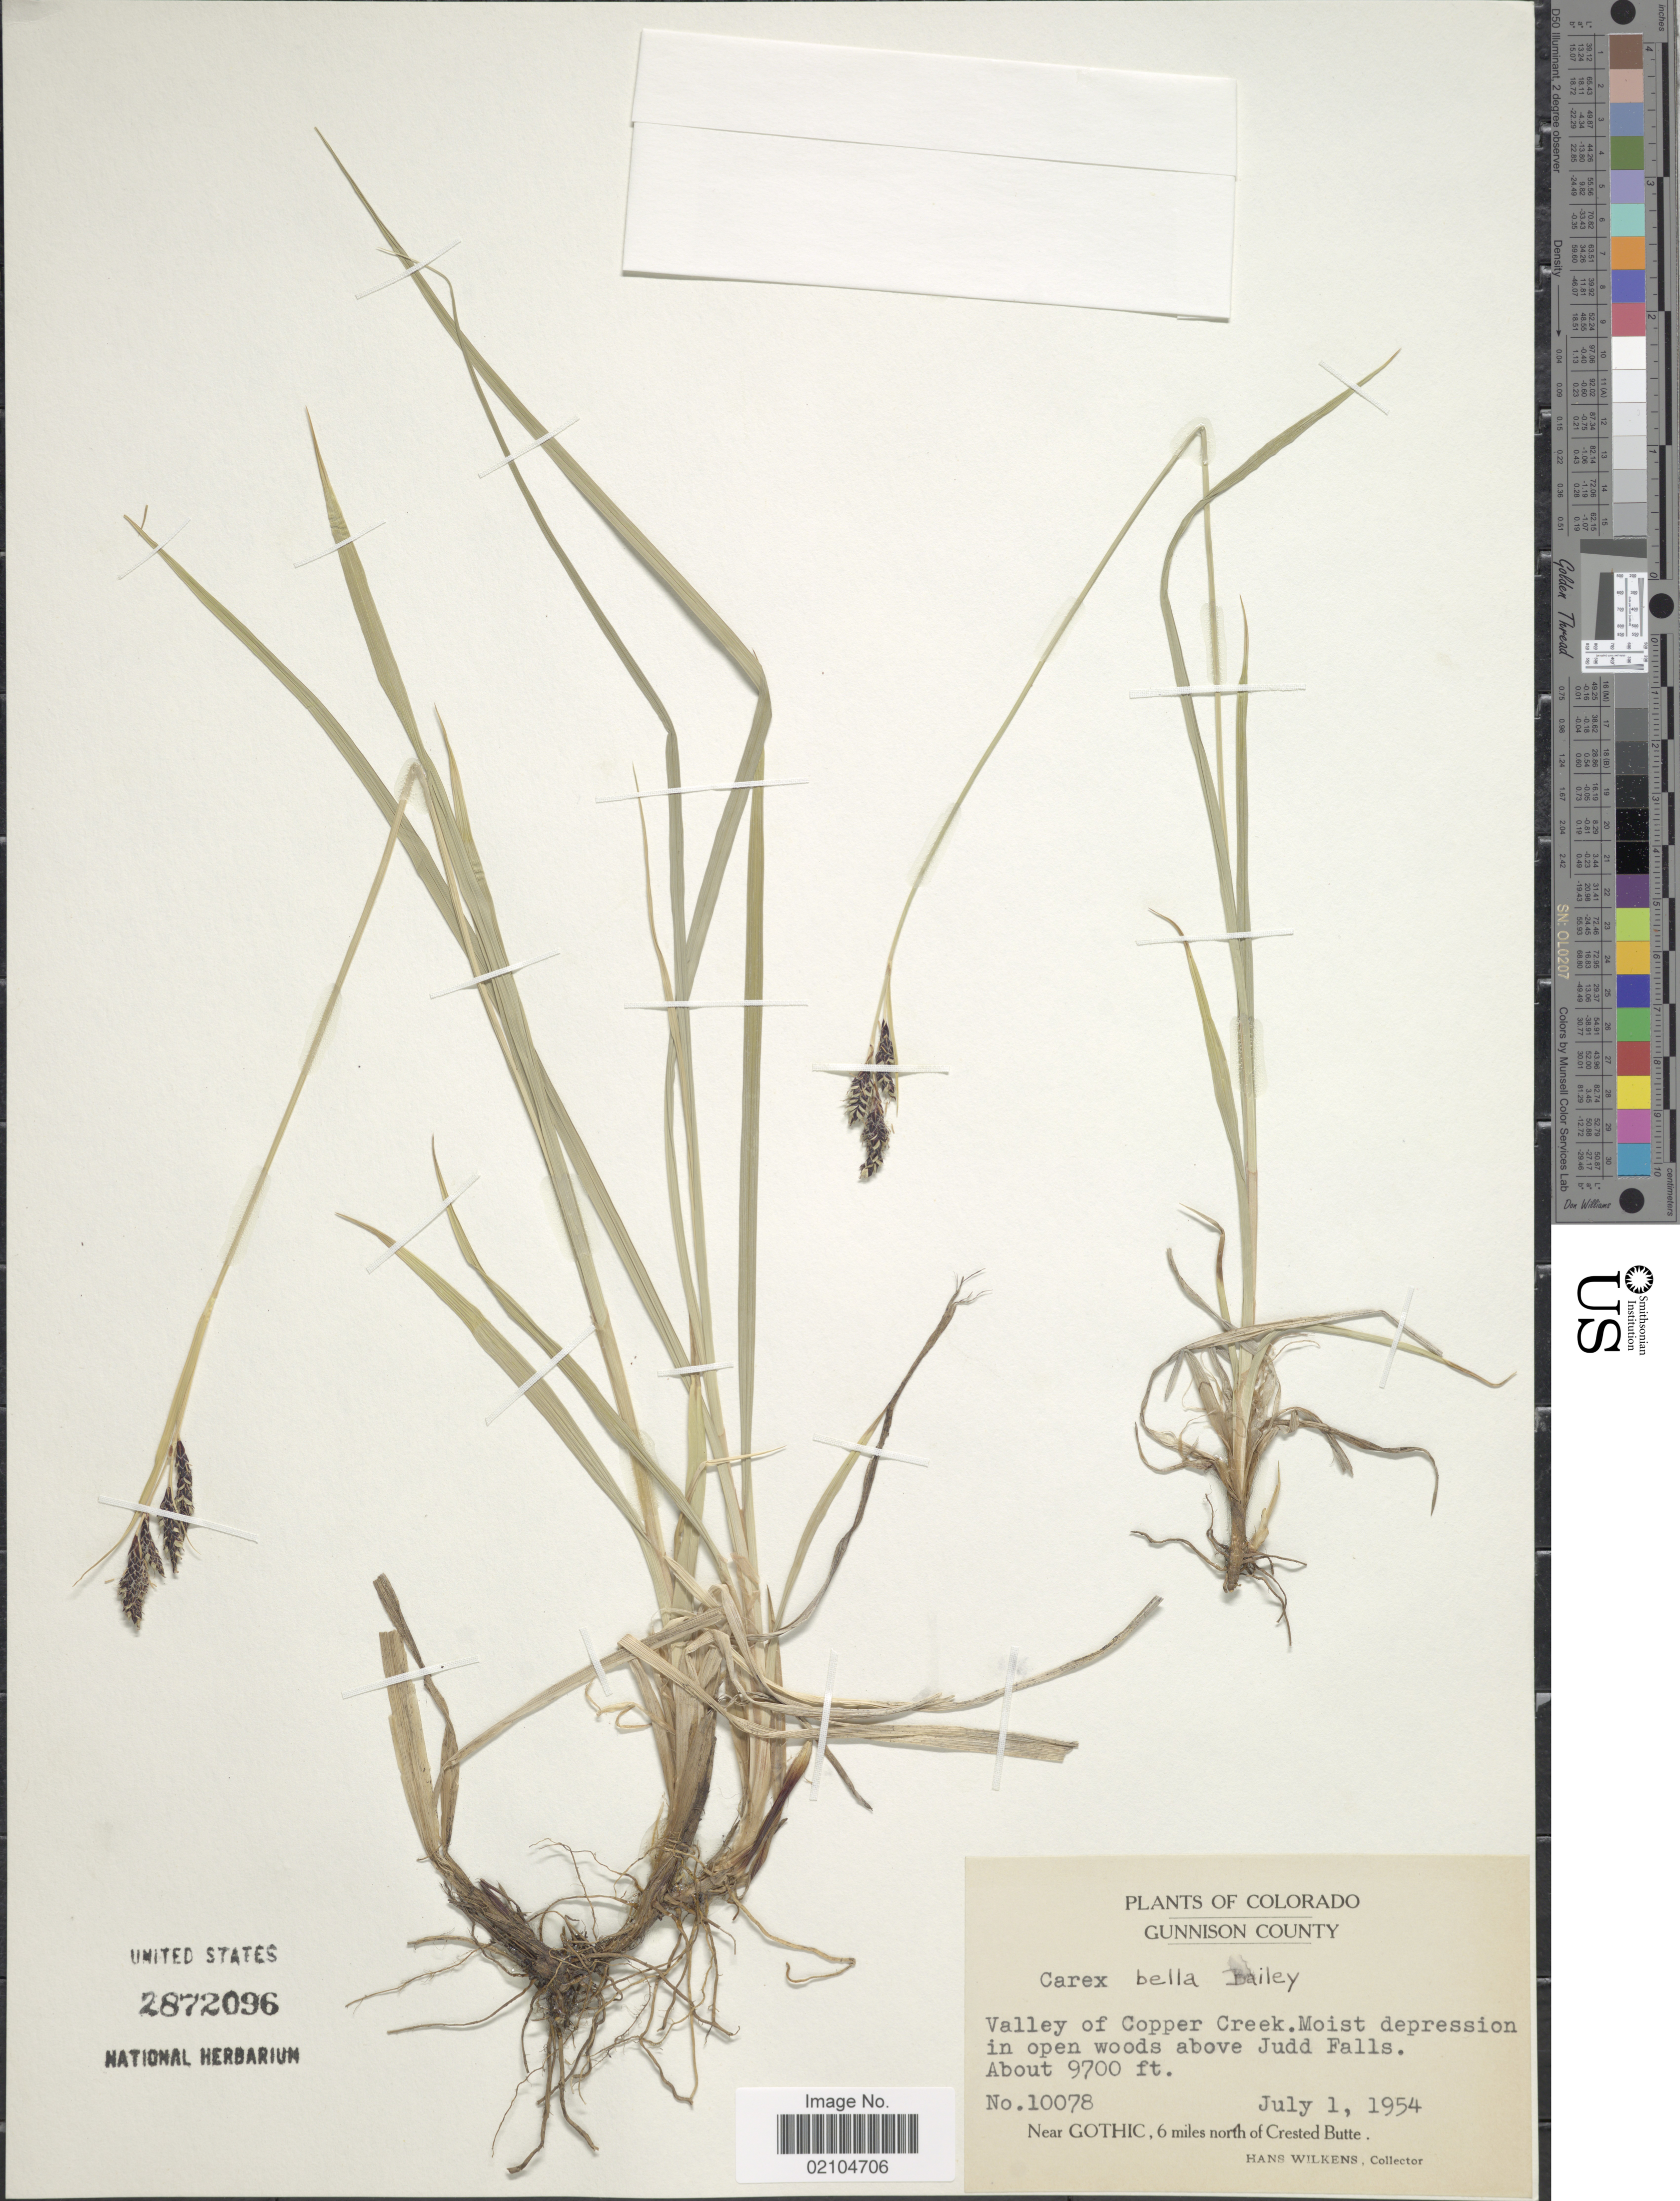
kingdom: Plantae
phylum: Tracheophyta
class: Liliopsida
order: Poales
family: Cyperaceae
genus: Carex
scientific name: Carex bella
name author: L.H. Bailey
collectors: H. Wilkens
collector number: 10078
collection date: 1954-07-01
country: United States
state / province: Colorado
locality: Gunnison County, Valley of Copper Creek, Moist depression in open woods above Judd Falls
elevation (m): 2957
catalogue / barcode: US 2872096